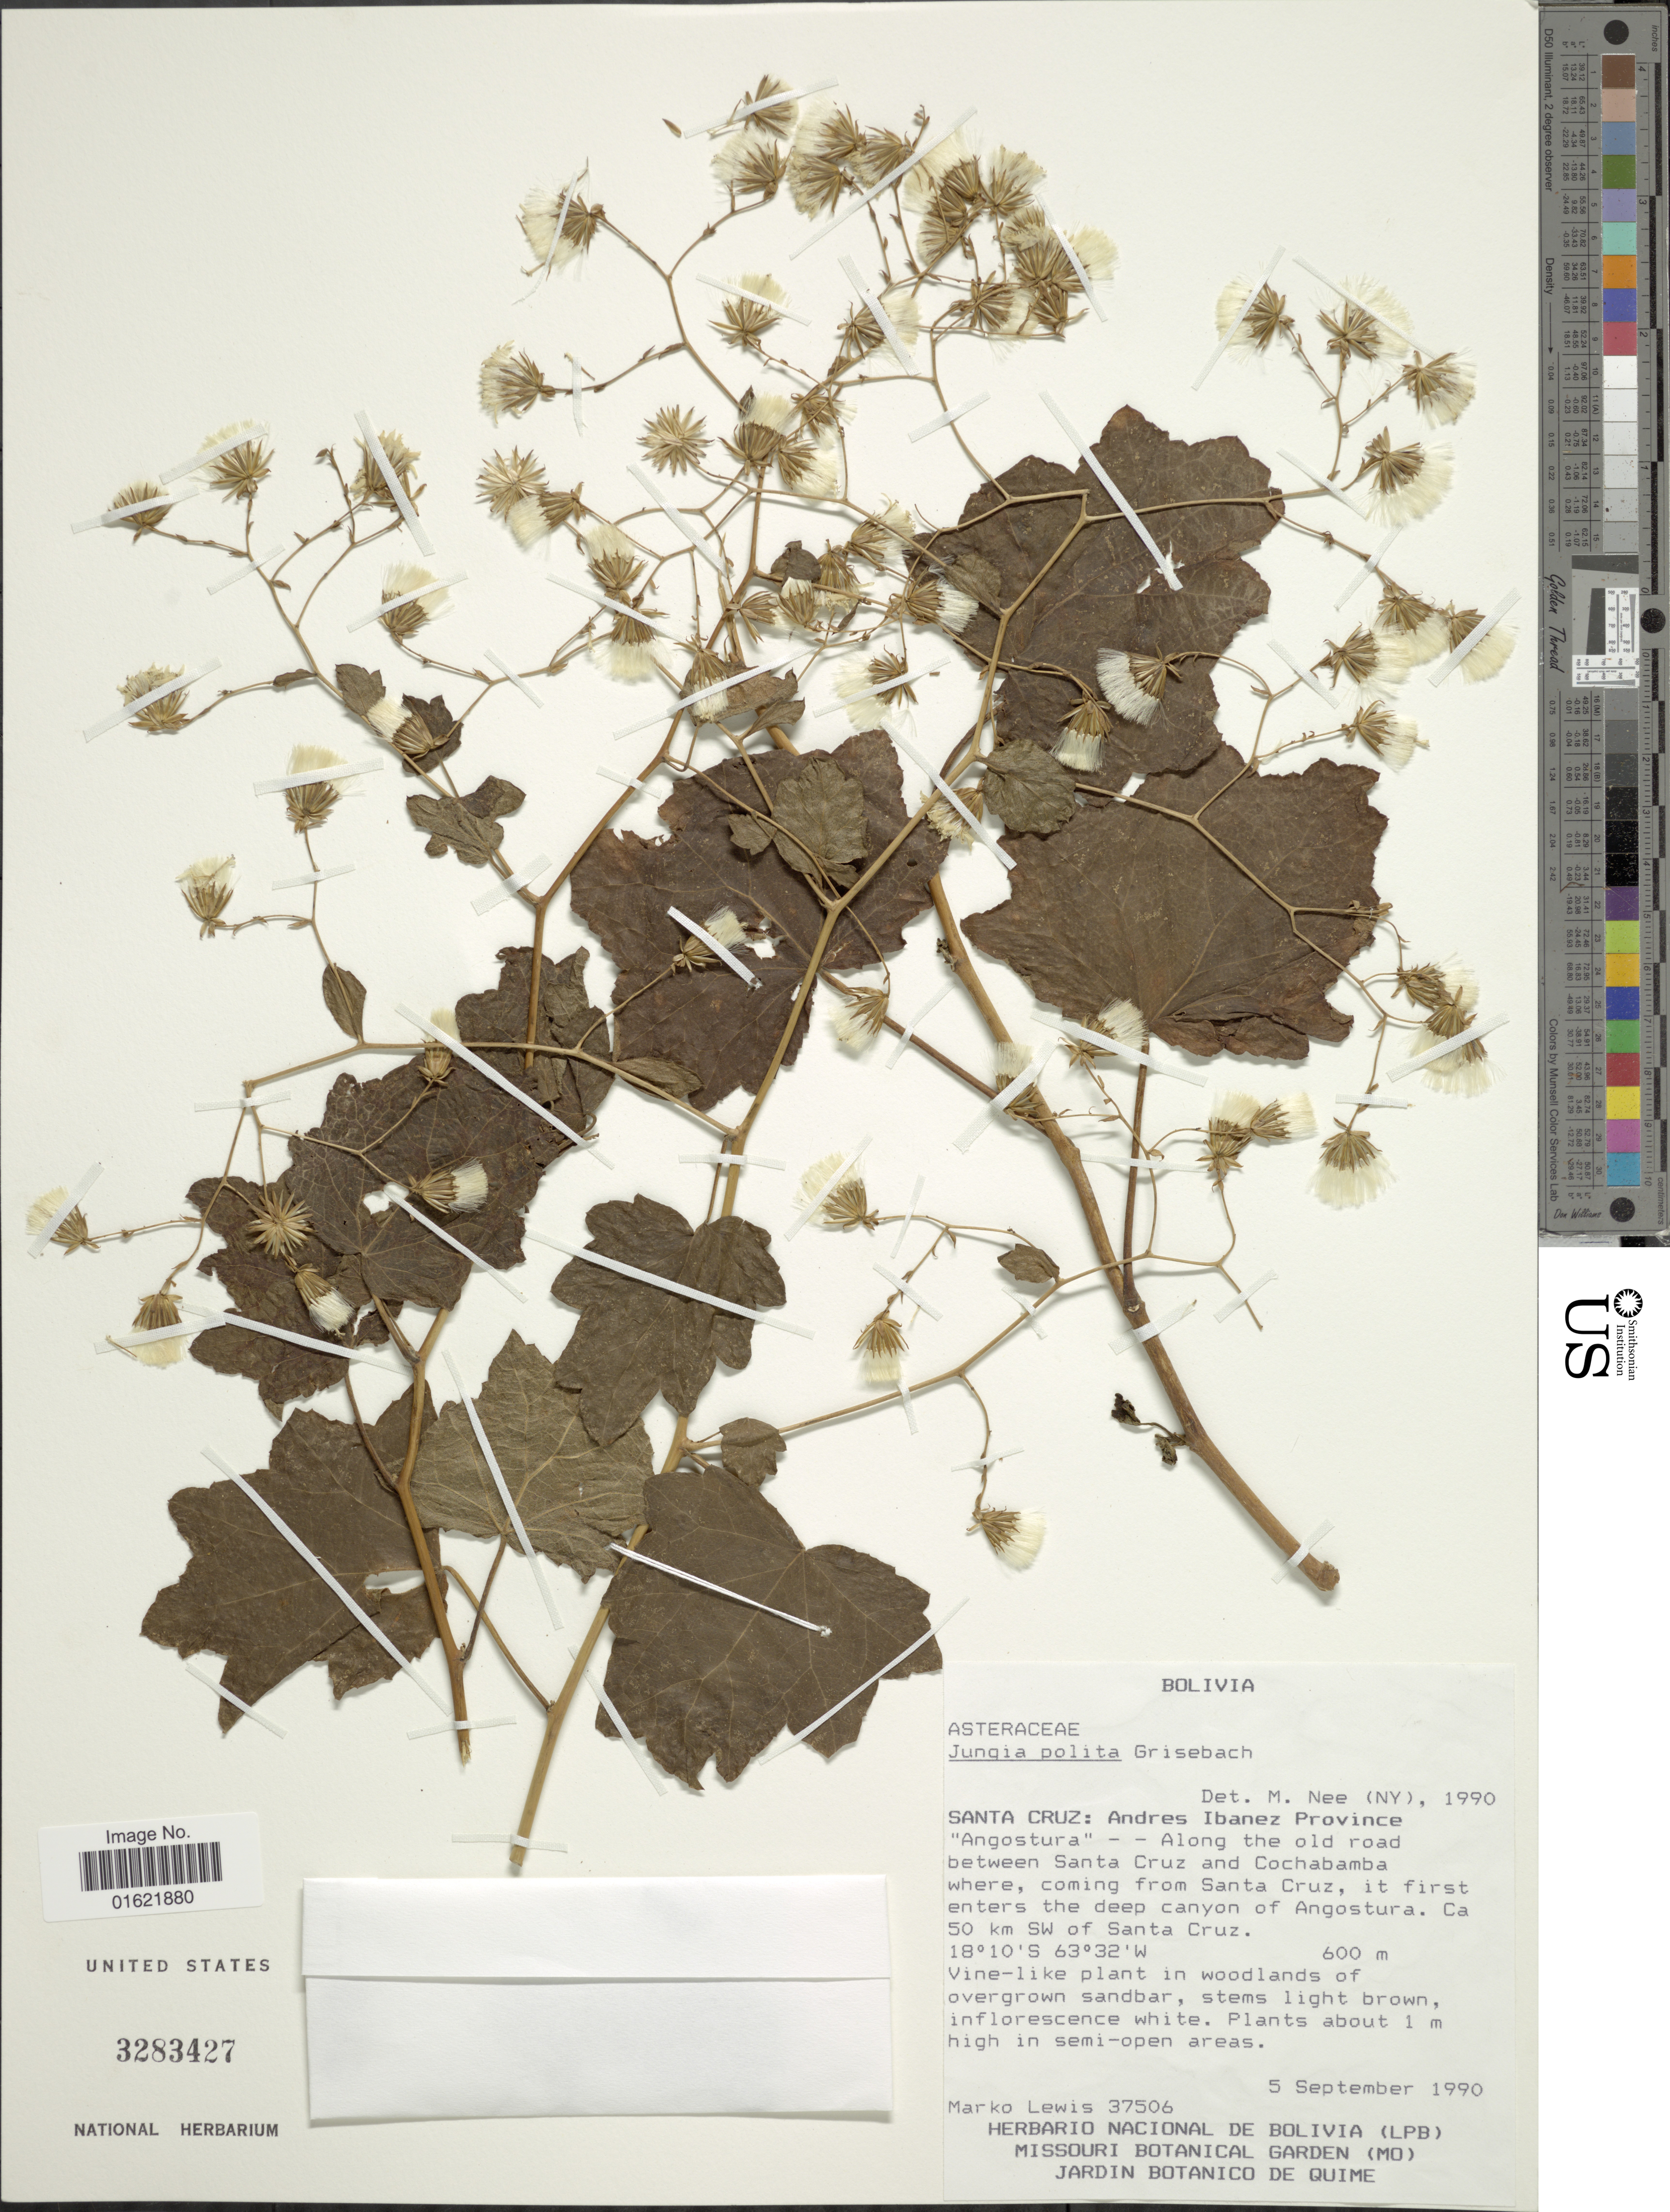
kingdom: Plantae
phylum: Tracheophyta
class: Magnoliopsida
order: Asterales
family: Asteraceae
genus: Jungia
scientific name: Jungia polita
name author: Griseb.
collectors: M. A. Lewis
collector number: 37506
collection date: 1990-09-05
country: Bolivia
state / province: Santa Cruz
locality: Andres Ibanez Province, Along the old road between Santa Cruz and Cochabamba where, coming from Santa Cruz, it first enters the deep canyon of Angostura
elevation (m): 600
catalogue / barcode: US 3283427